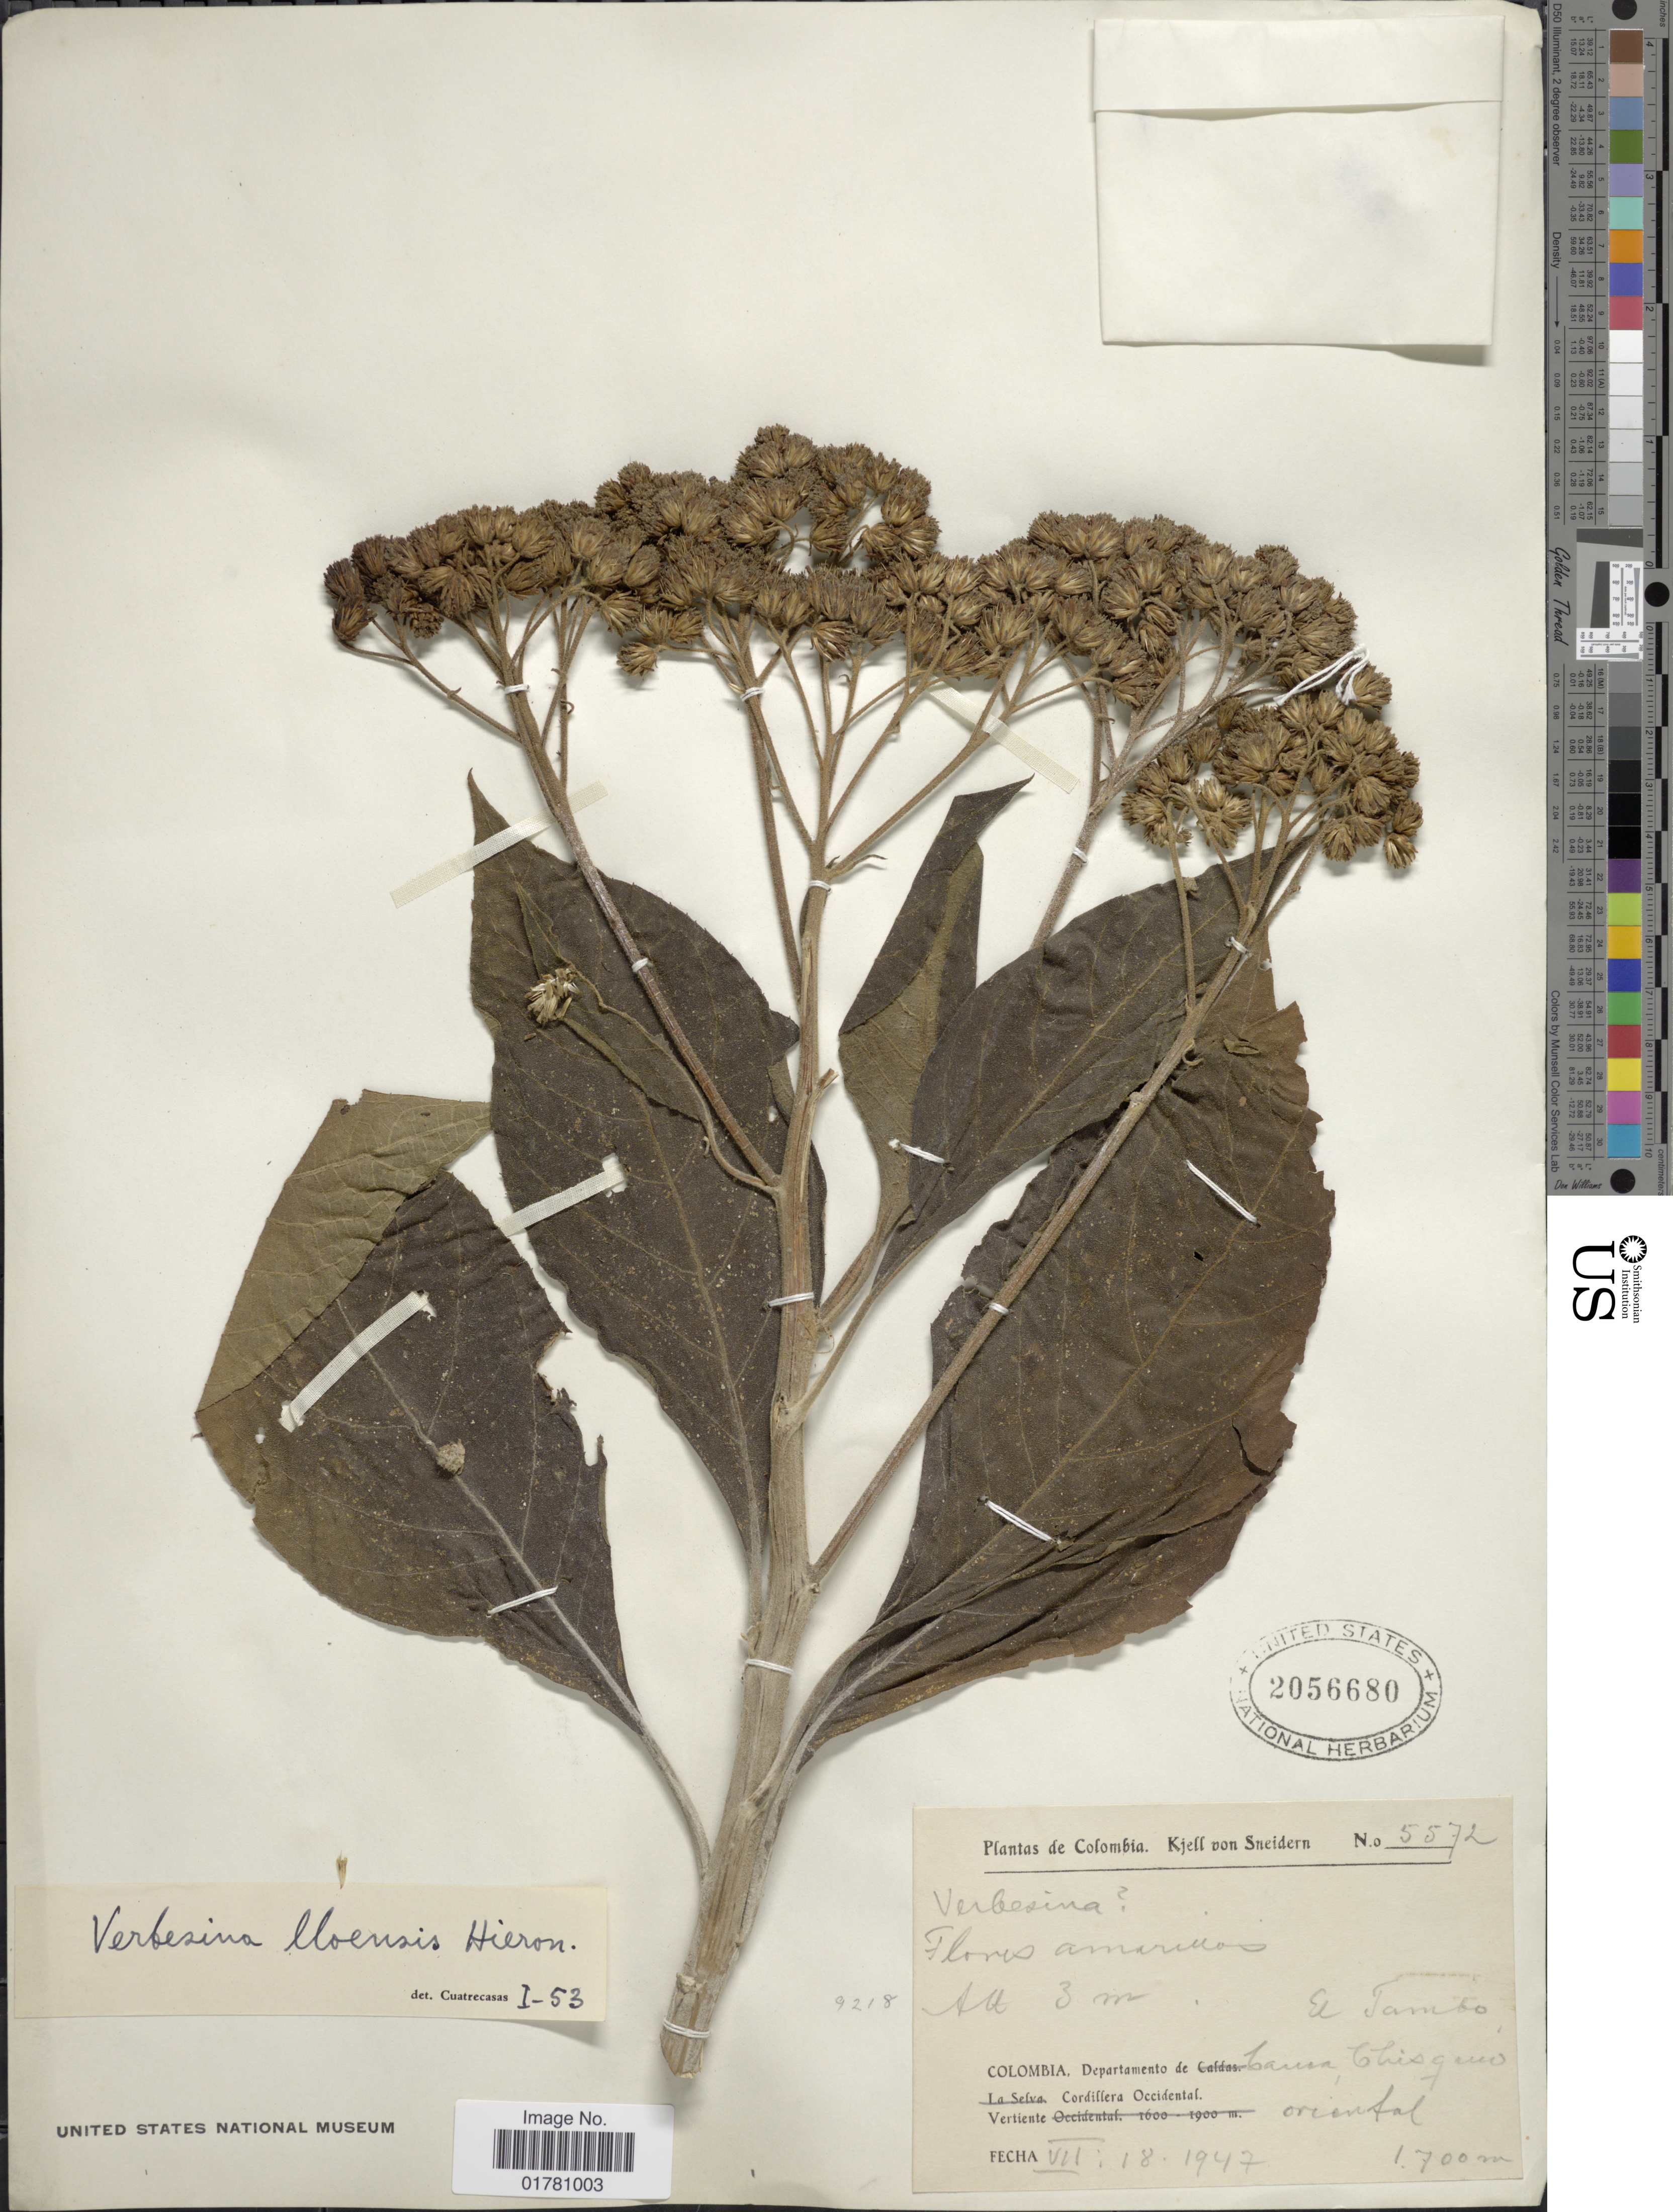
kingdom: Plantae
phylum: Tracheophyta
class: Magnoliopsida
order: Asterales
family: Asteraceae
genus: Verbesina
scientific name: Verbesina lloensis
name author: Hieron.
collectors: K. von Sneidern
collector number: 5572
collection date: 1947-07-18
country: Colombia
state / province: Cauca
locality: Departamento de Cauca, Chisquio, El Tambo, Cordillera Occidental, Vertiente oriental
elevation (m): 1700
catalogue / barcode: US 2056680